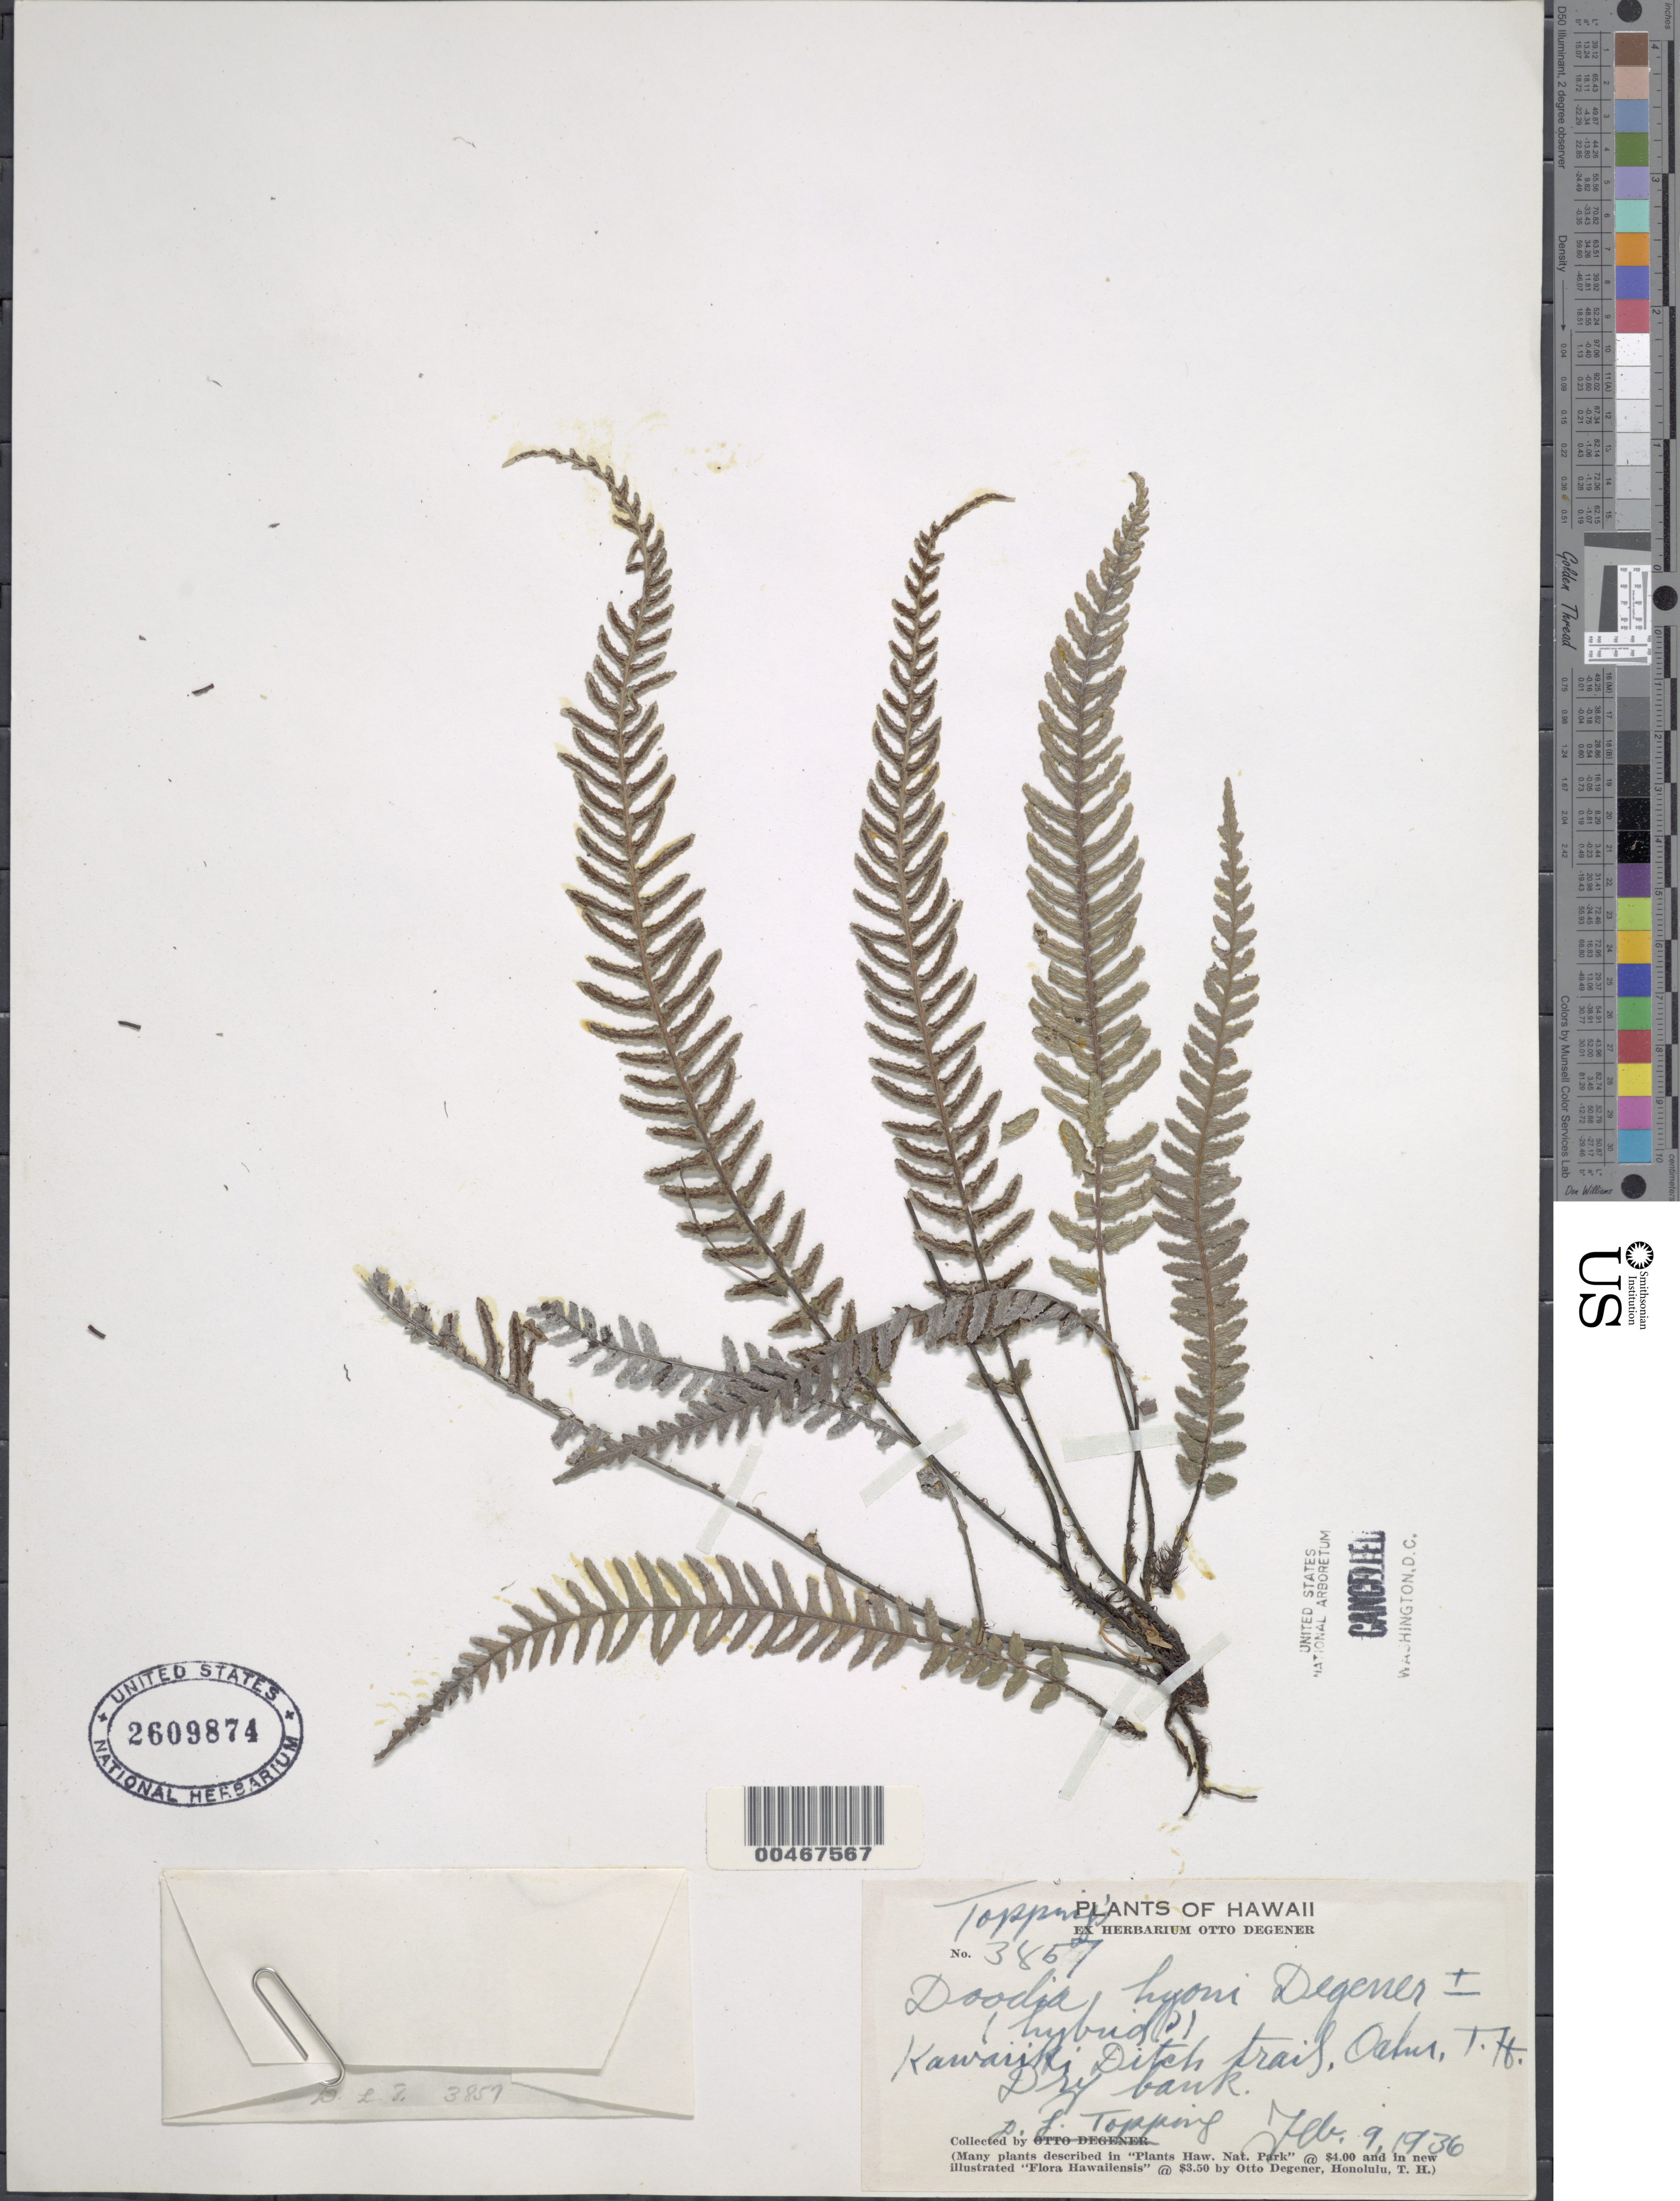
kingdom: Plantae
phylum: Tracheophyta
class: Polypodiopsida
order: Polypodiales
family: Blechnaceae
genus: Doodia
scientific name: Doodia lyonii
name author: O. Deg.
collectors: D. L. Topping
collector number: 3857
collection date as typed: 9 Feb 1936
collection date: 1936-02-09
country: United States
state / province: Hawaii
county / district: Honolulu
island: Oahu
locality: Kawaiiki Ditch trail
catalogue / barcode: US 2609874